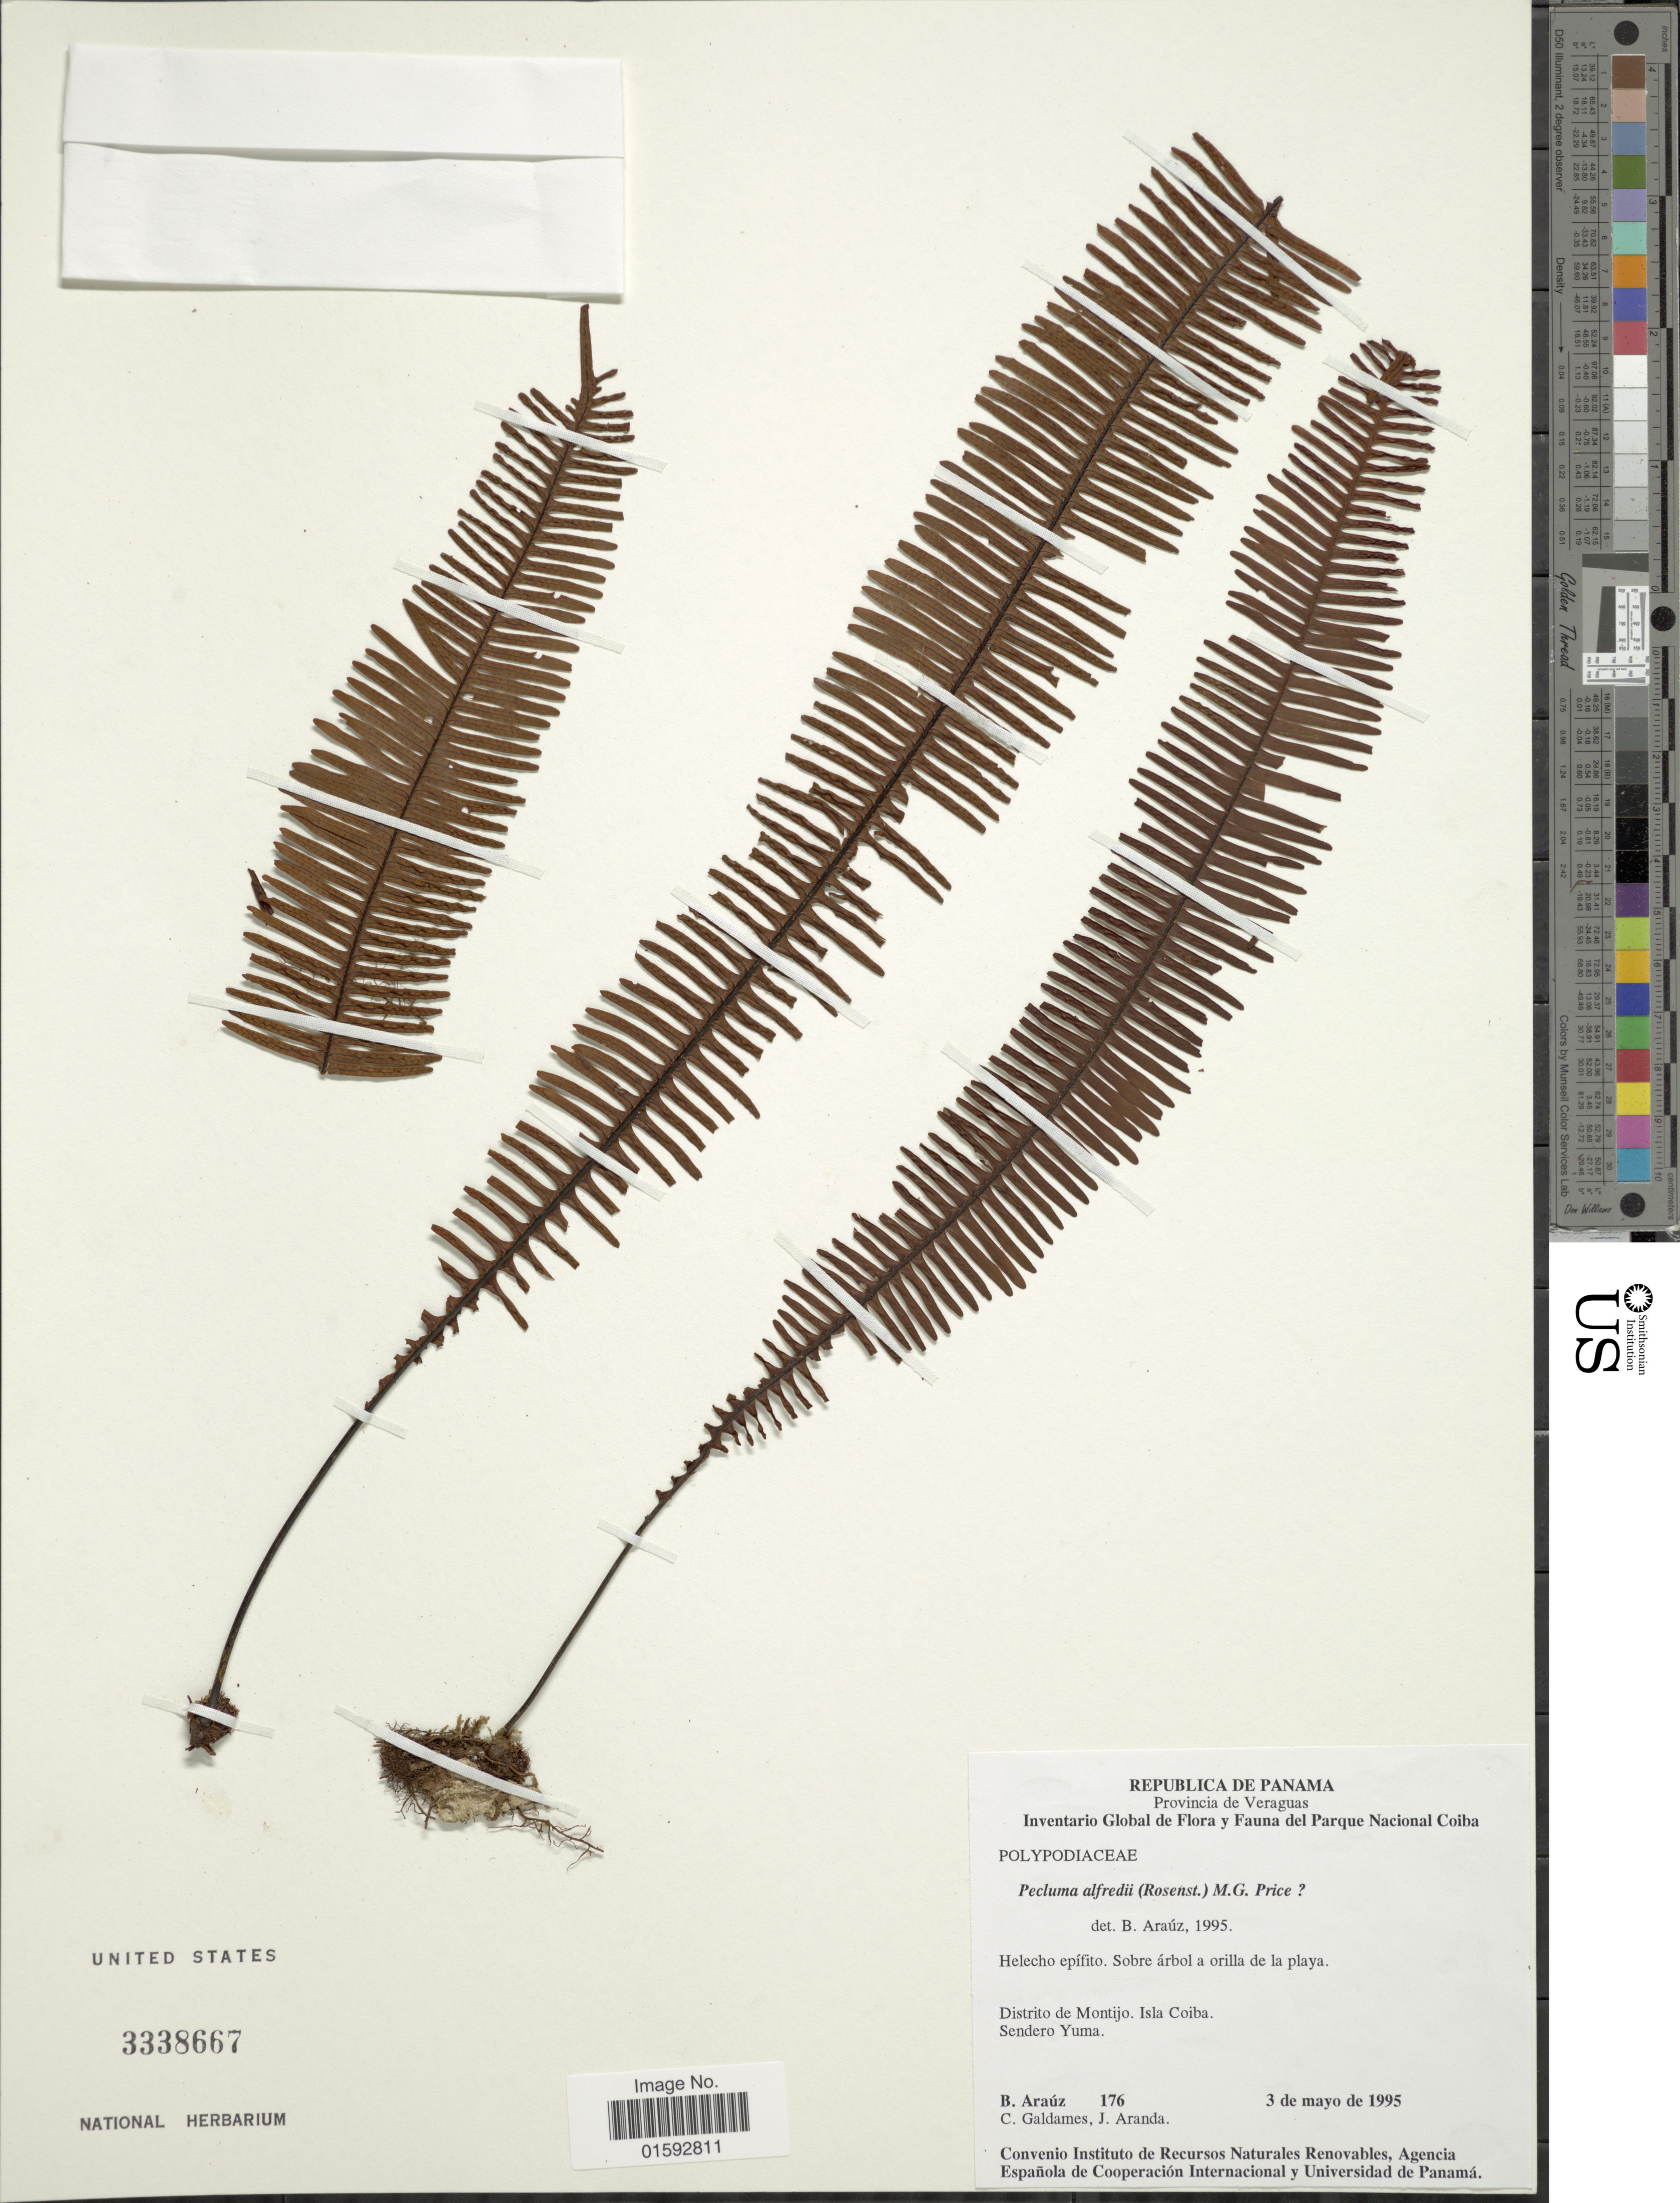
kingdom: Plantae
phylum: Tracheophyta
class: Polypodiopsida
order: Polypodiales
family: Polypodiaceae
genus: Pecluma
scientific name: Pecluma alfredii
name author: (Rosenst.) M.G. Price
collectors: B. Araúz, C. Galdames & J. Aranda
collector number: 176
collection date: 1995-05-03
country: Panama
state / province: Veraguas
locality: Inventario Global de Flora y Fauna del Parque Nacional Coiba, Helecho epífito. Sobre árbol a orilla de la playa, Distrito de Montiko, Isla Coiba, Sendero Yuma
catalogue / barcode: US 3338667